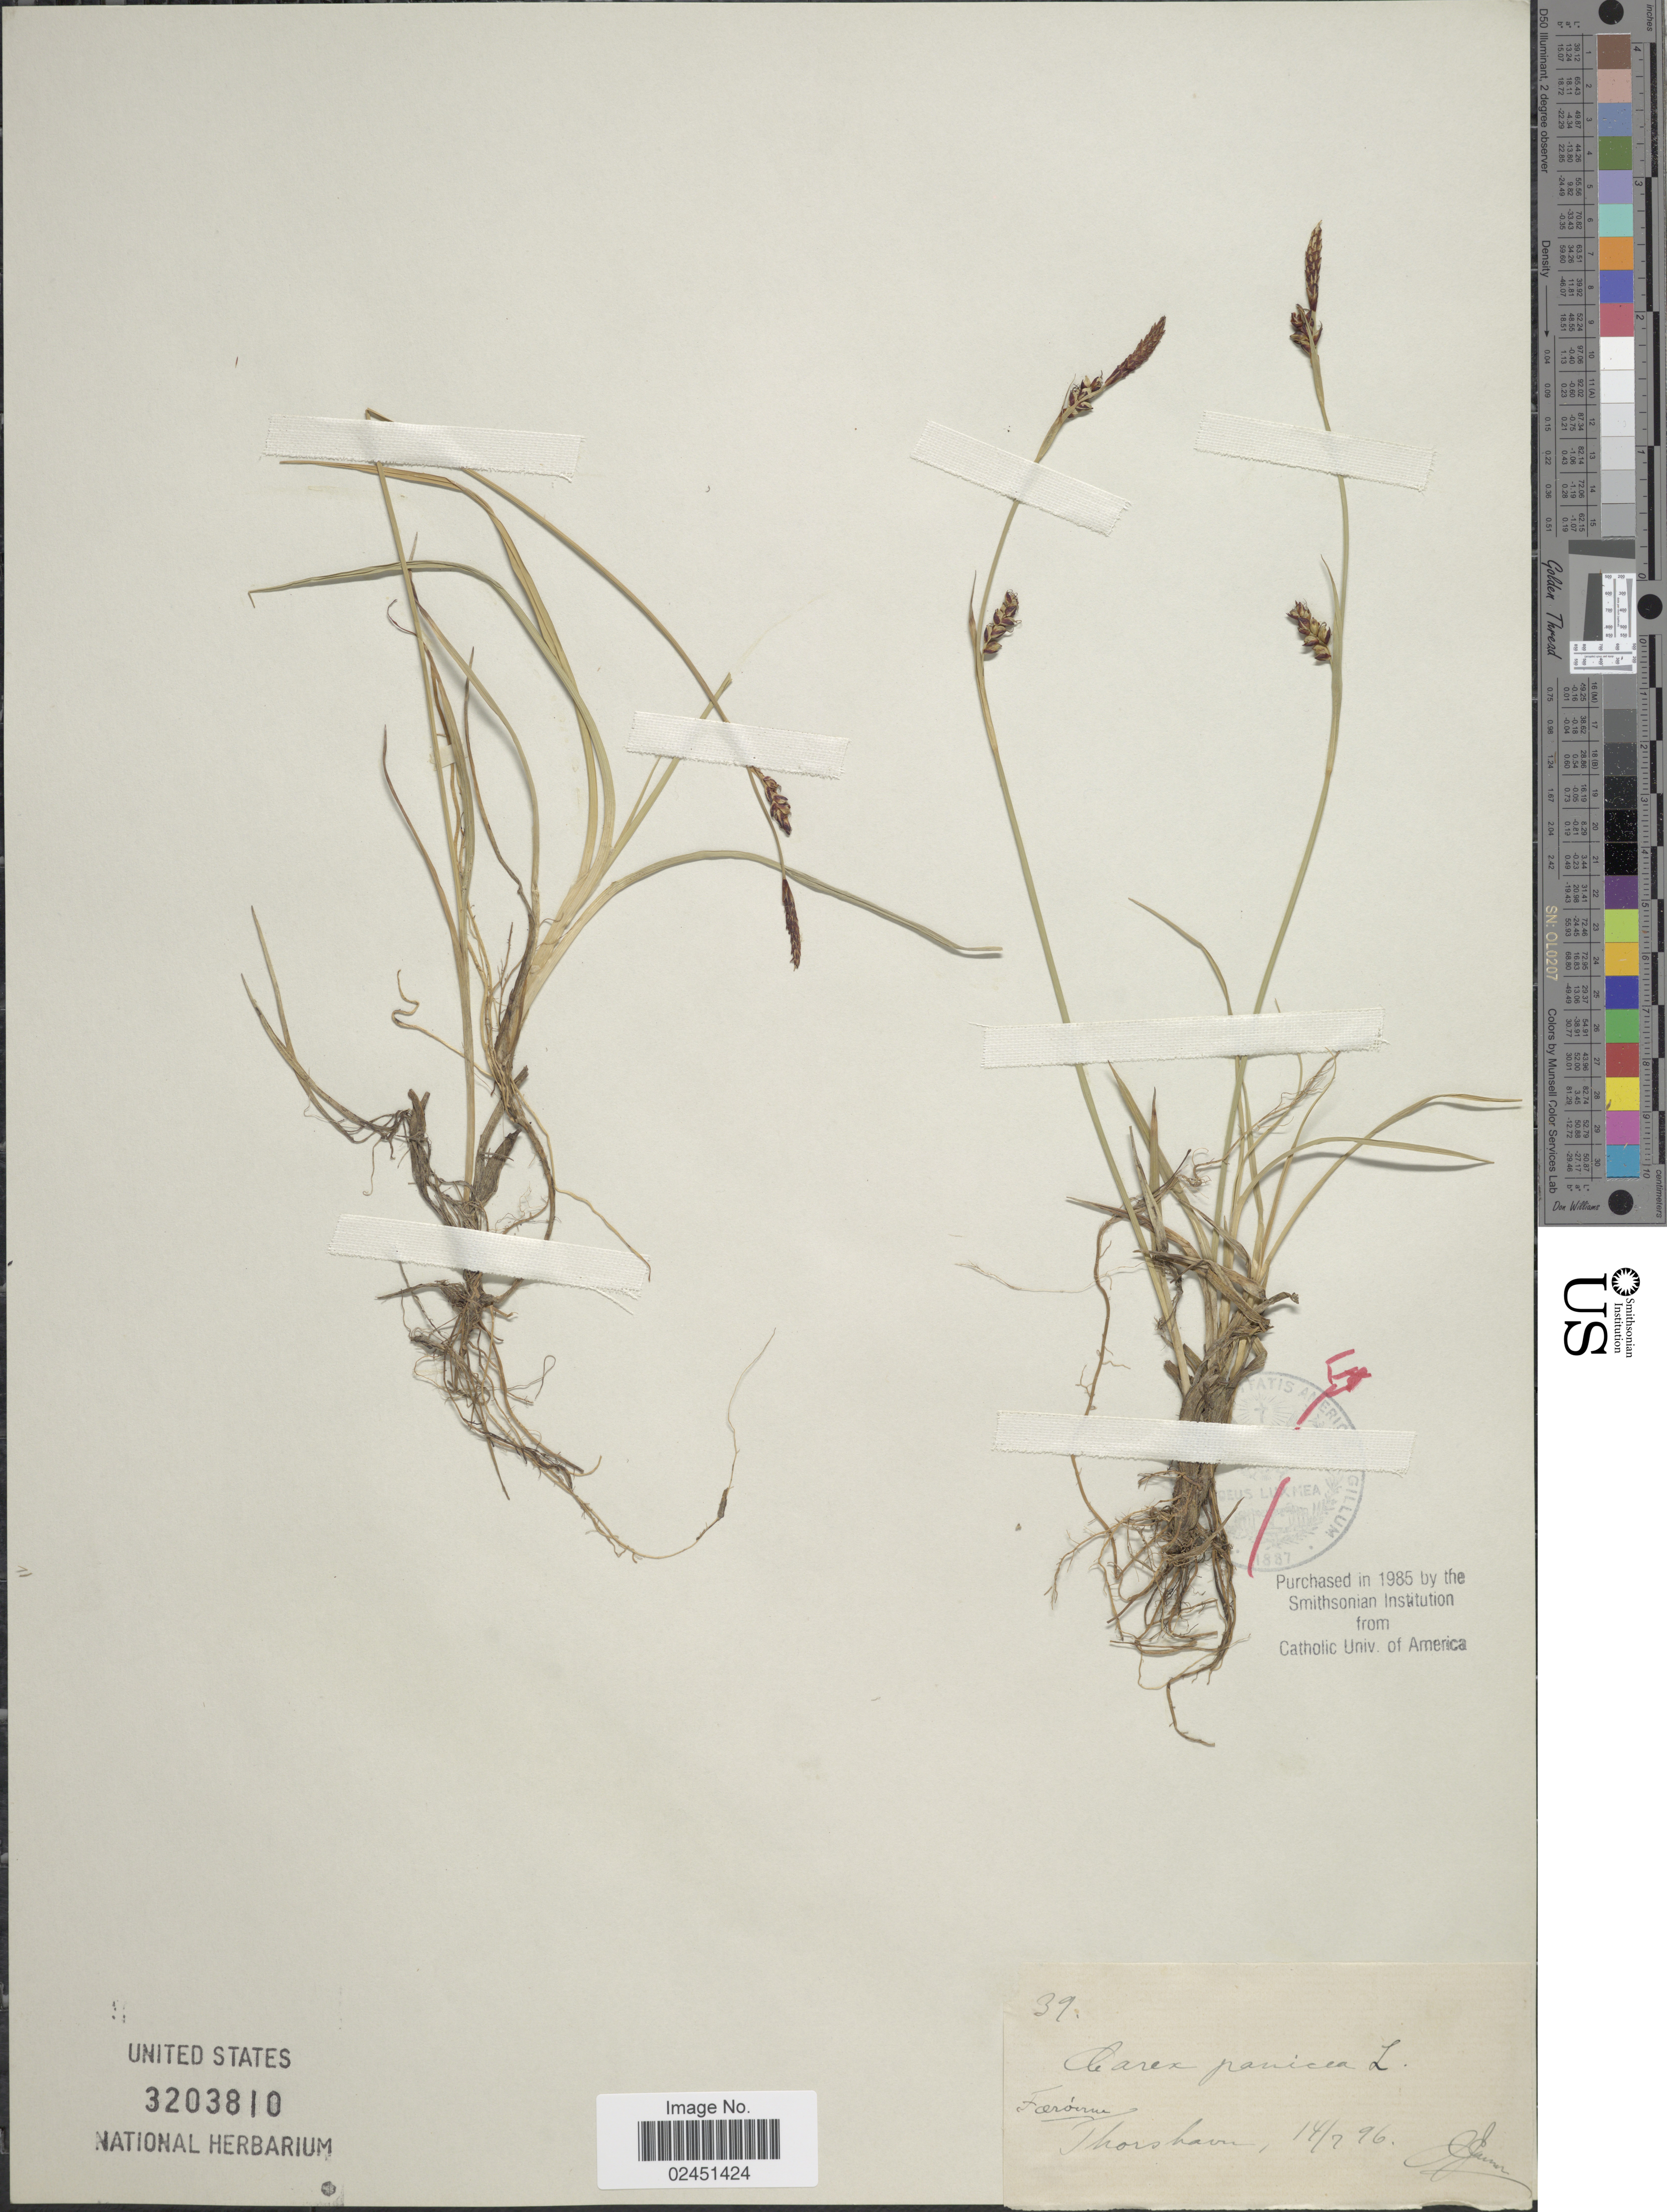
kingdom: Plantae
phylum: Tracheophyta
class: Liliopsida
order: Poales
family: Cyperaceae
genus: Carex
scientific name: Carex panicea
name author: L.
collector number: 39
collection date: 1896-07-14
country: Faroe Islands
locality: Faroerne, Thorshavn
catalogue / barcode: US 3203810